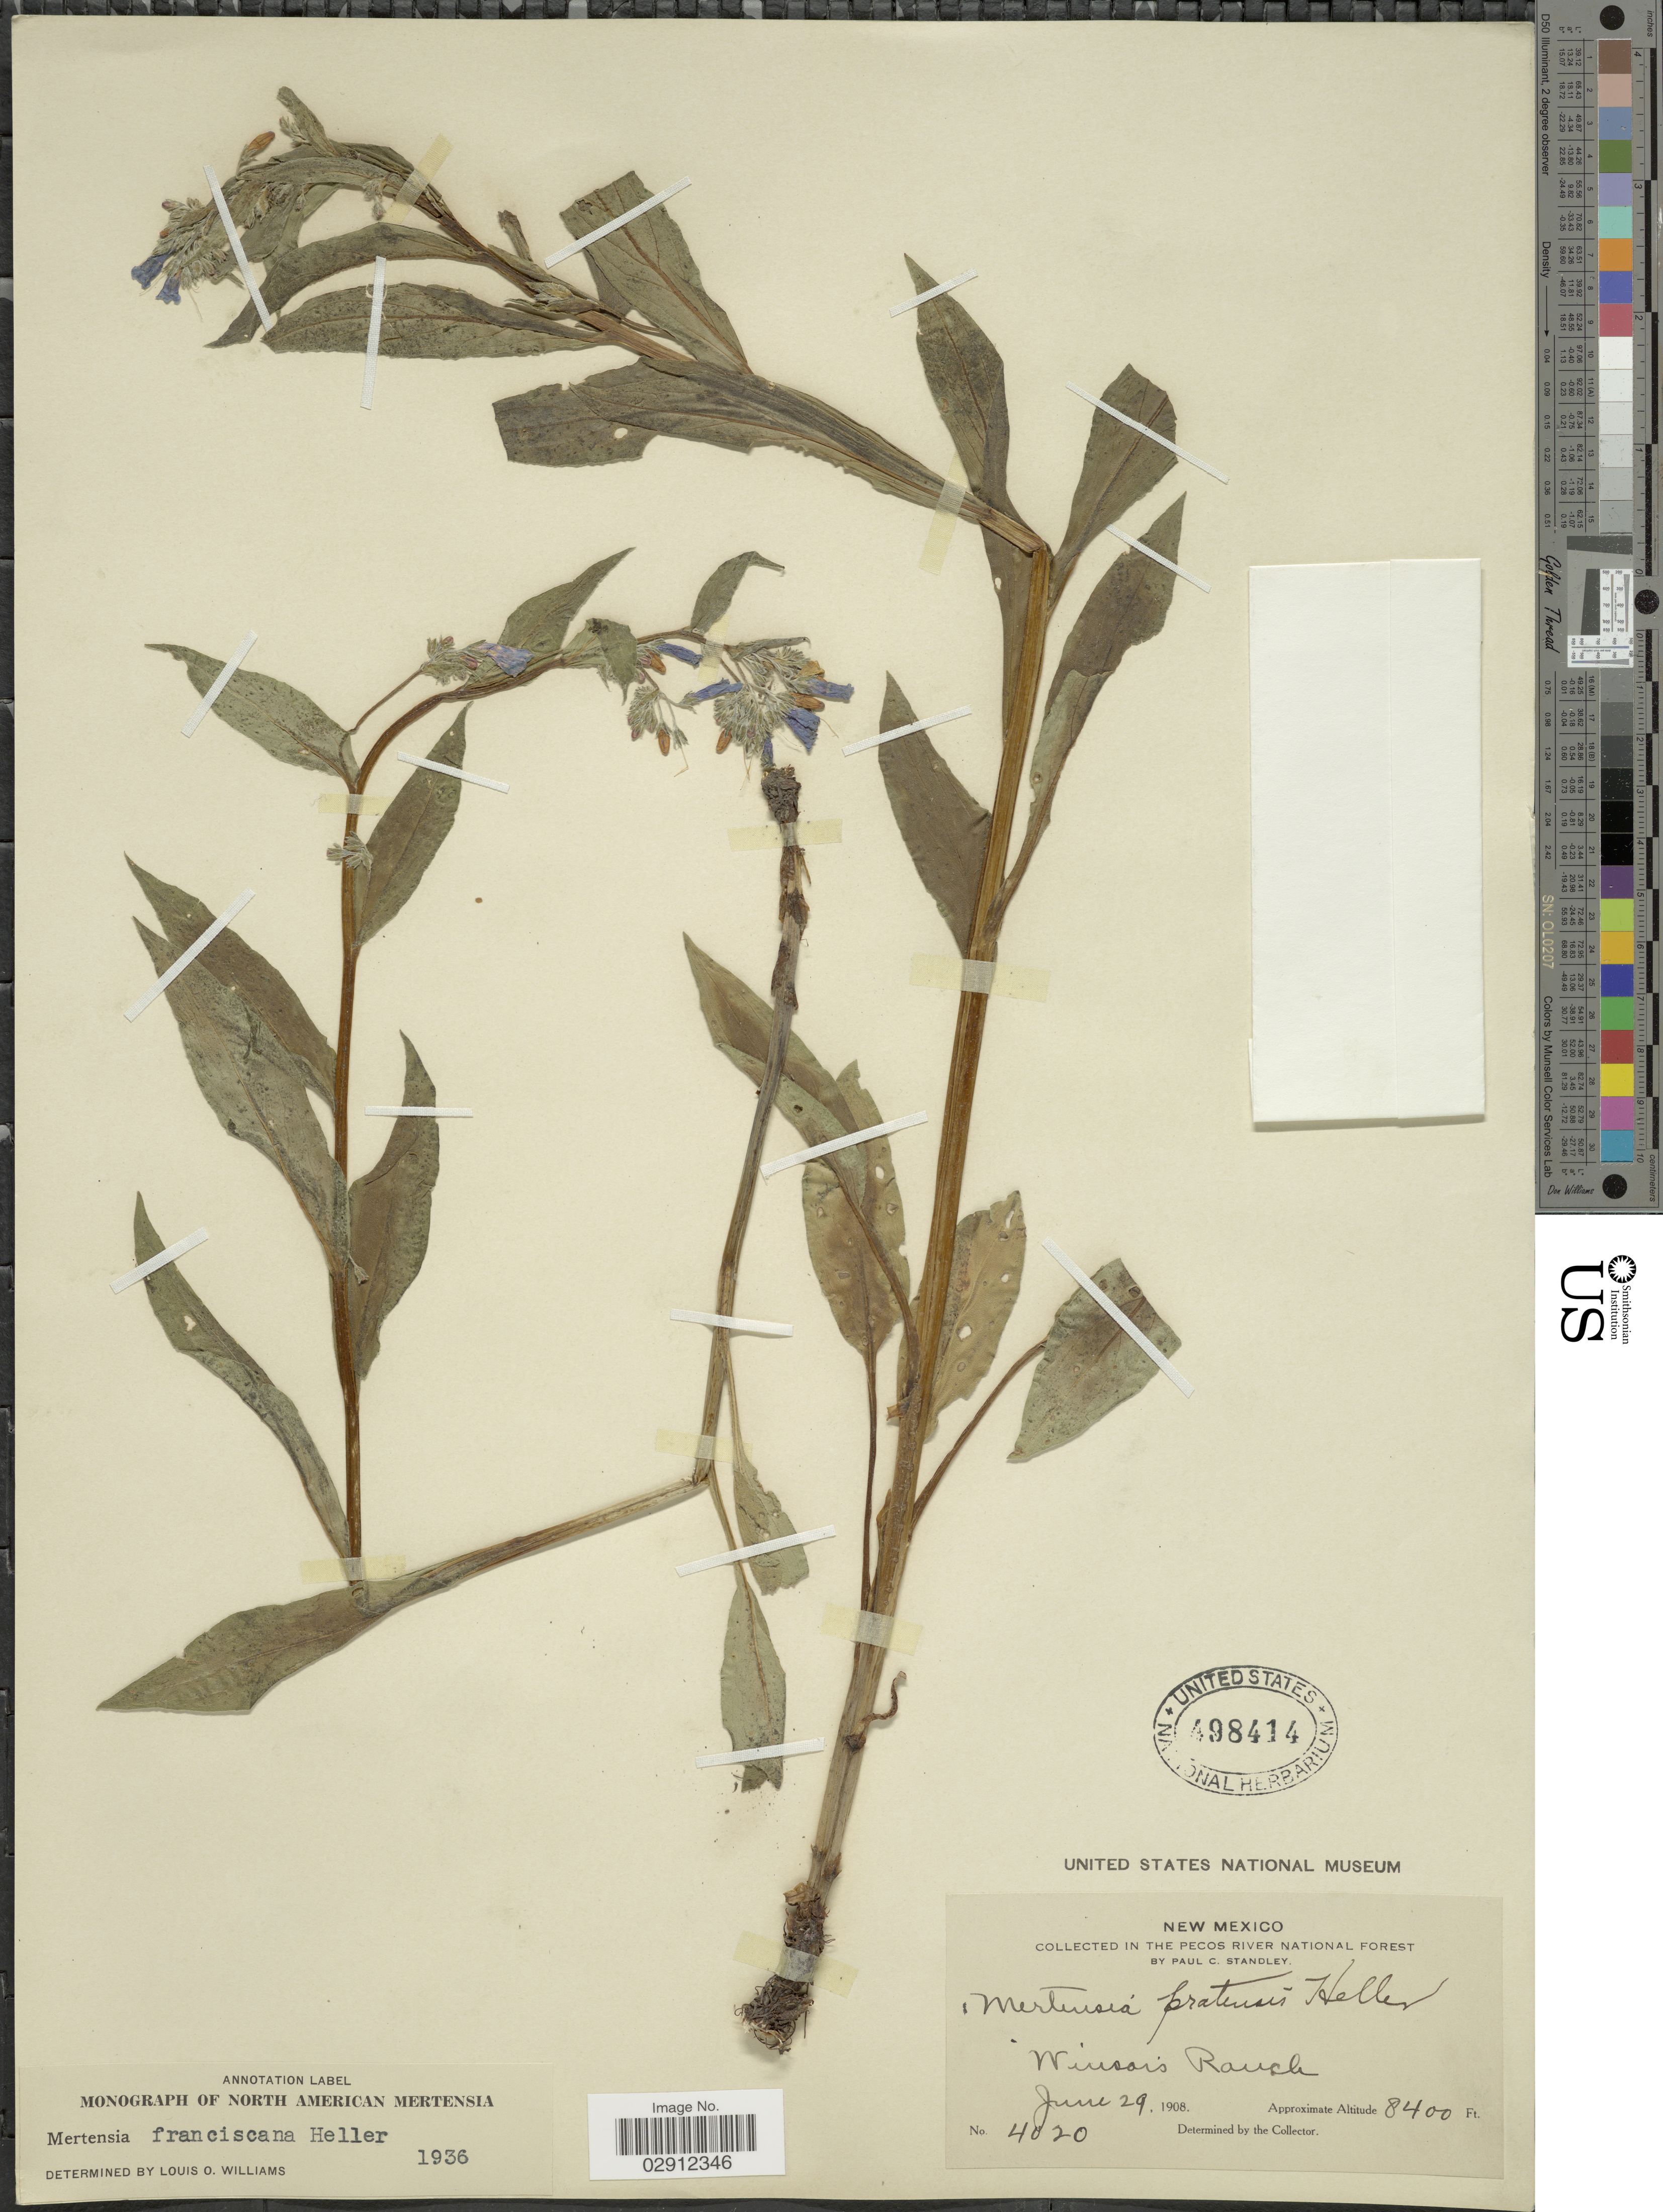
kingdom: Plantae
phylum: Tracheophyta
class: Magnoliopsida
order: Boraginales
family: Boraginaceae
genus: Mertensia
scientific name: Mertensia franciscana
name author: A. Heller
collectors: P. C. Standley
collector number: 4020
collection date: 1908-06-29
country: United States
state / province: New Mexico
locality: The Pecos River National Forest. Winsor's Ranch.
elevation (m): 2560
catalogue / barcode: US 498414